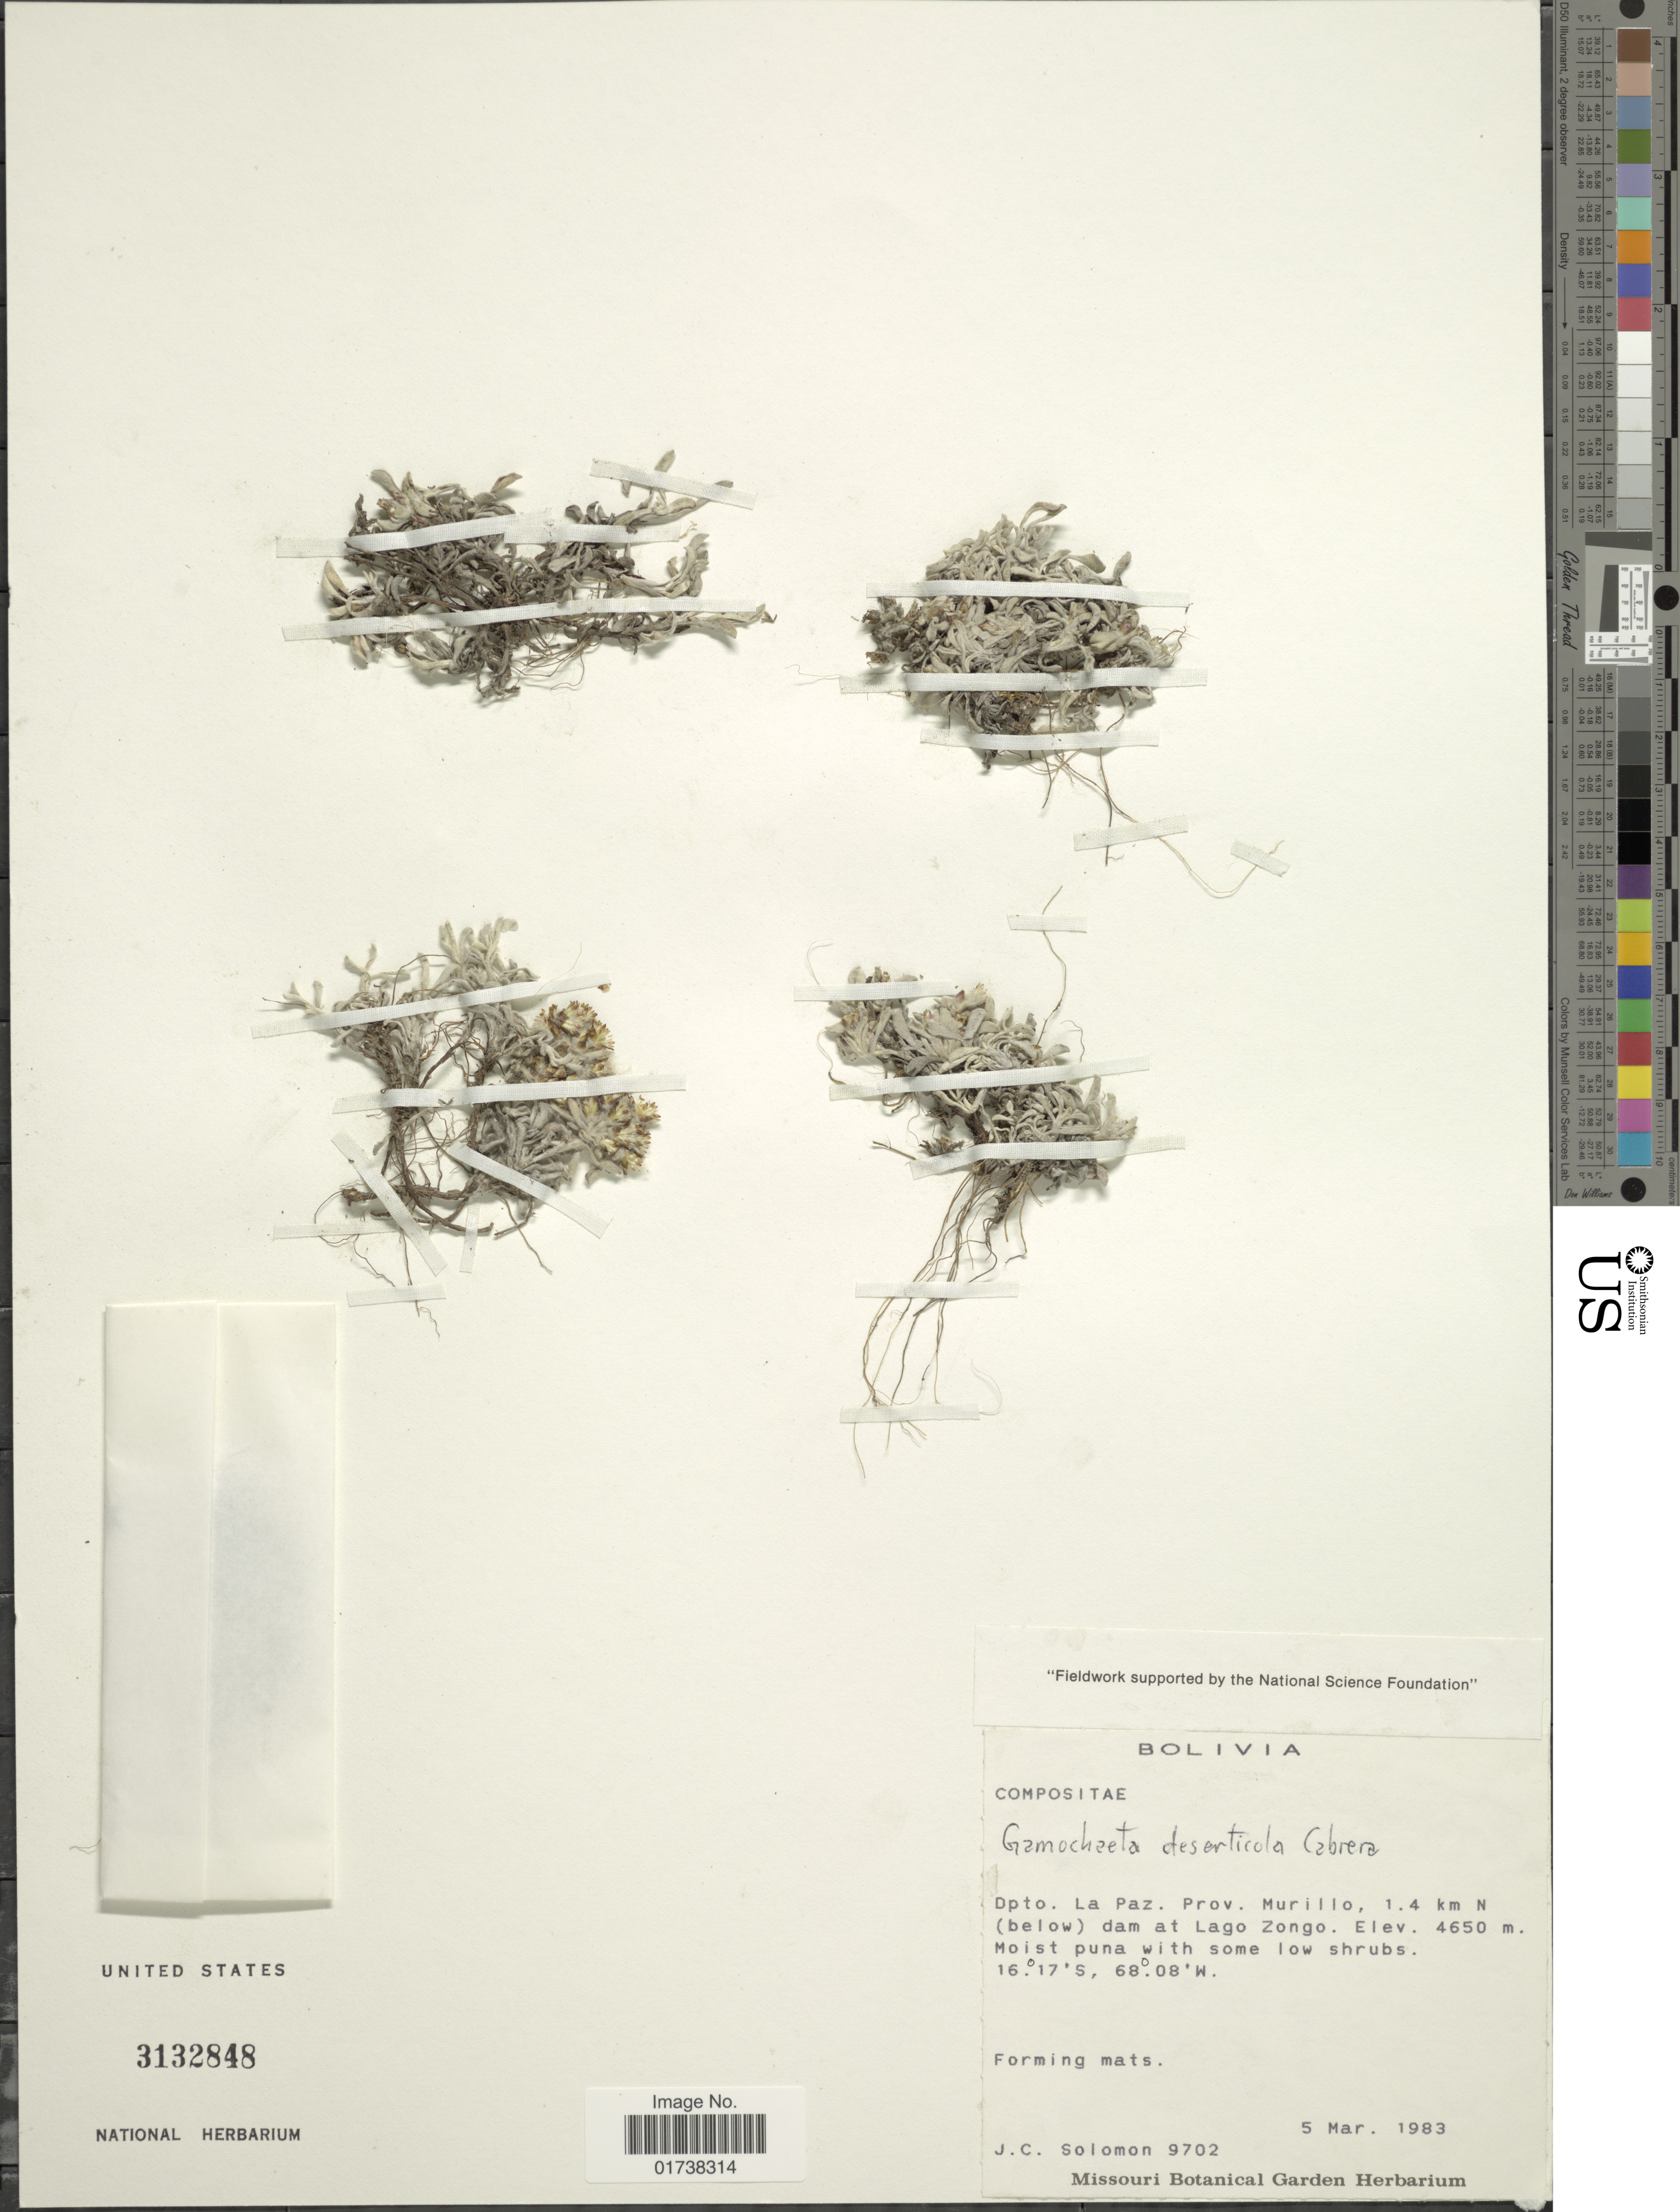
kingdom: Plantae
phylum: Tracheophyta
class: Magnoliopsida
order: Asterales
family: Asteraceae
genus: Gamochaeta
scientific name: Gamochaeta deserticola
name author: Cabrera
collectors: J. C. Solomon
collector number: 9702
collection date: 1983-03-05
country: Bolivia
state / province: La Paz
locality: Depto. La Paz. Prov. Murillo, 1. 4 km N (below) dam at Lago Zongo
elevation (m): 4650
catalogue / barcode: US 3132848